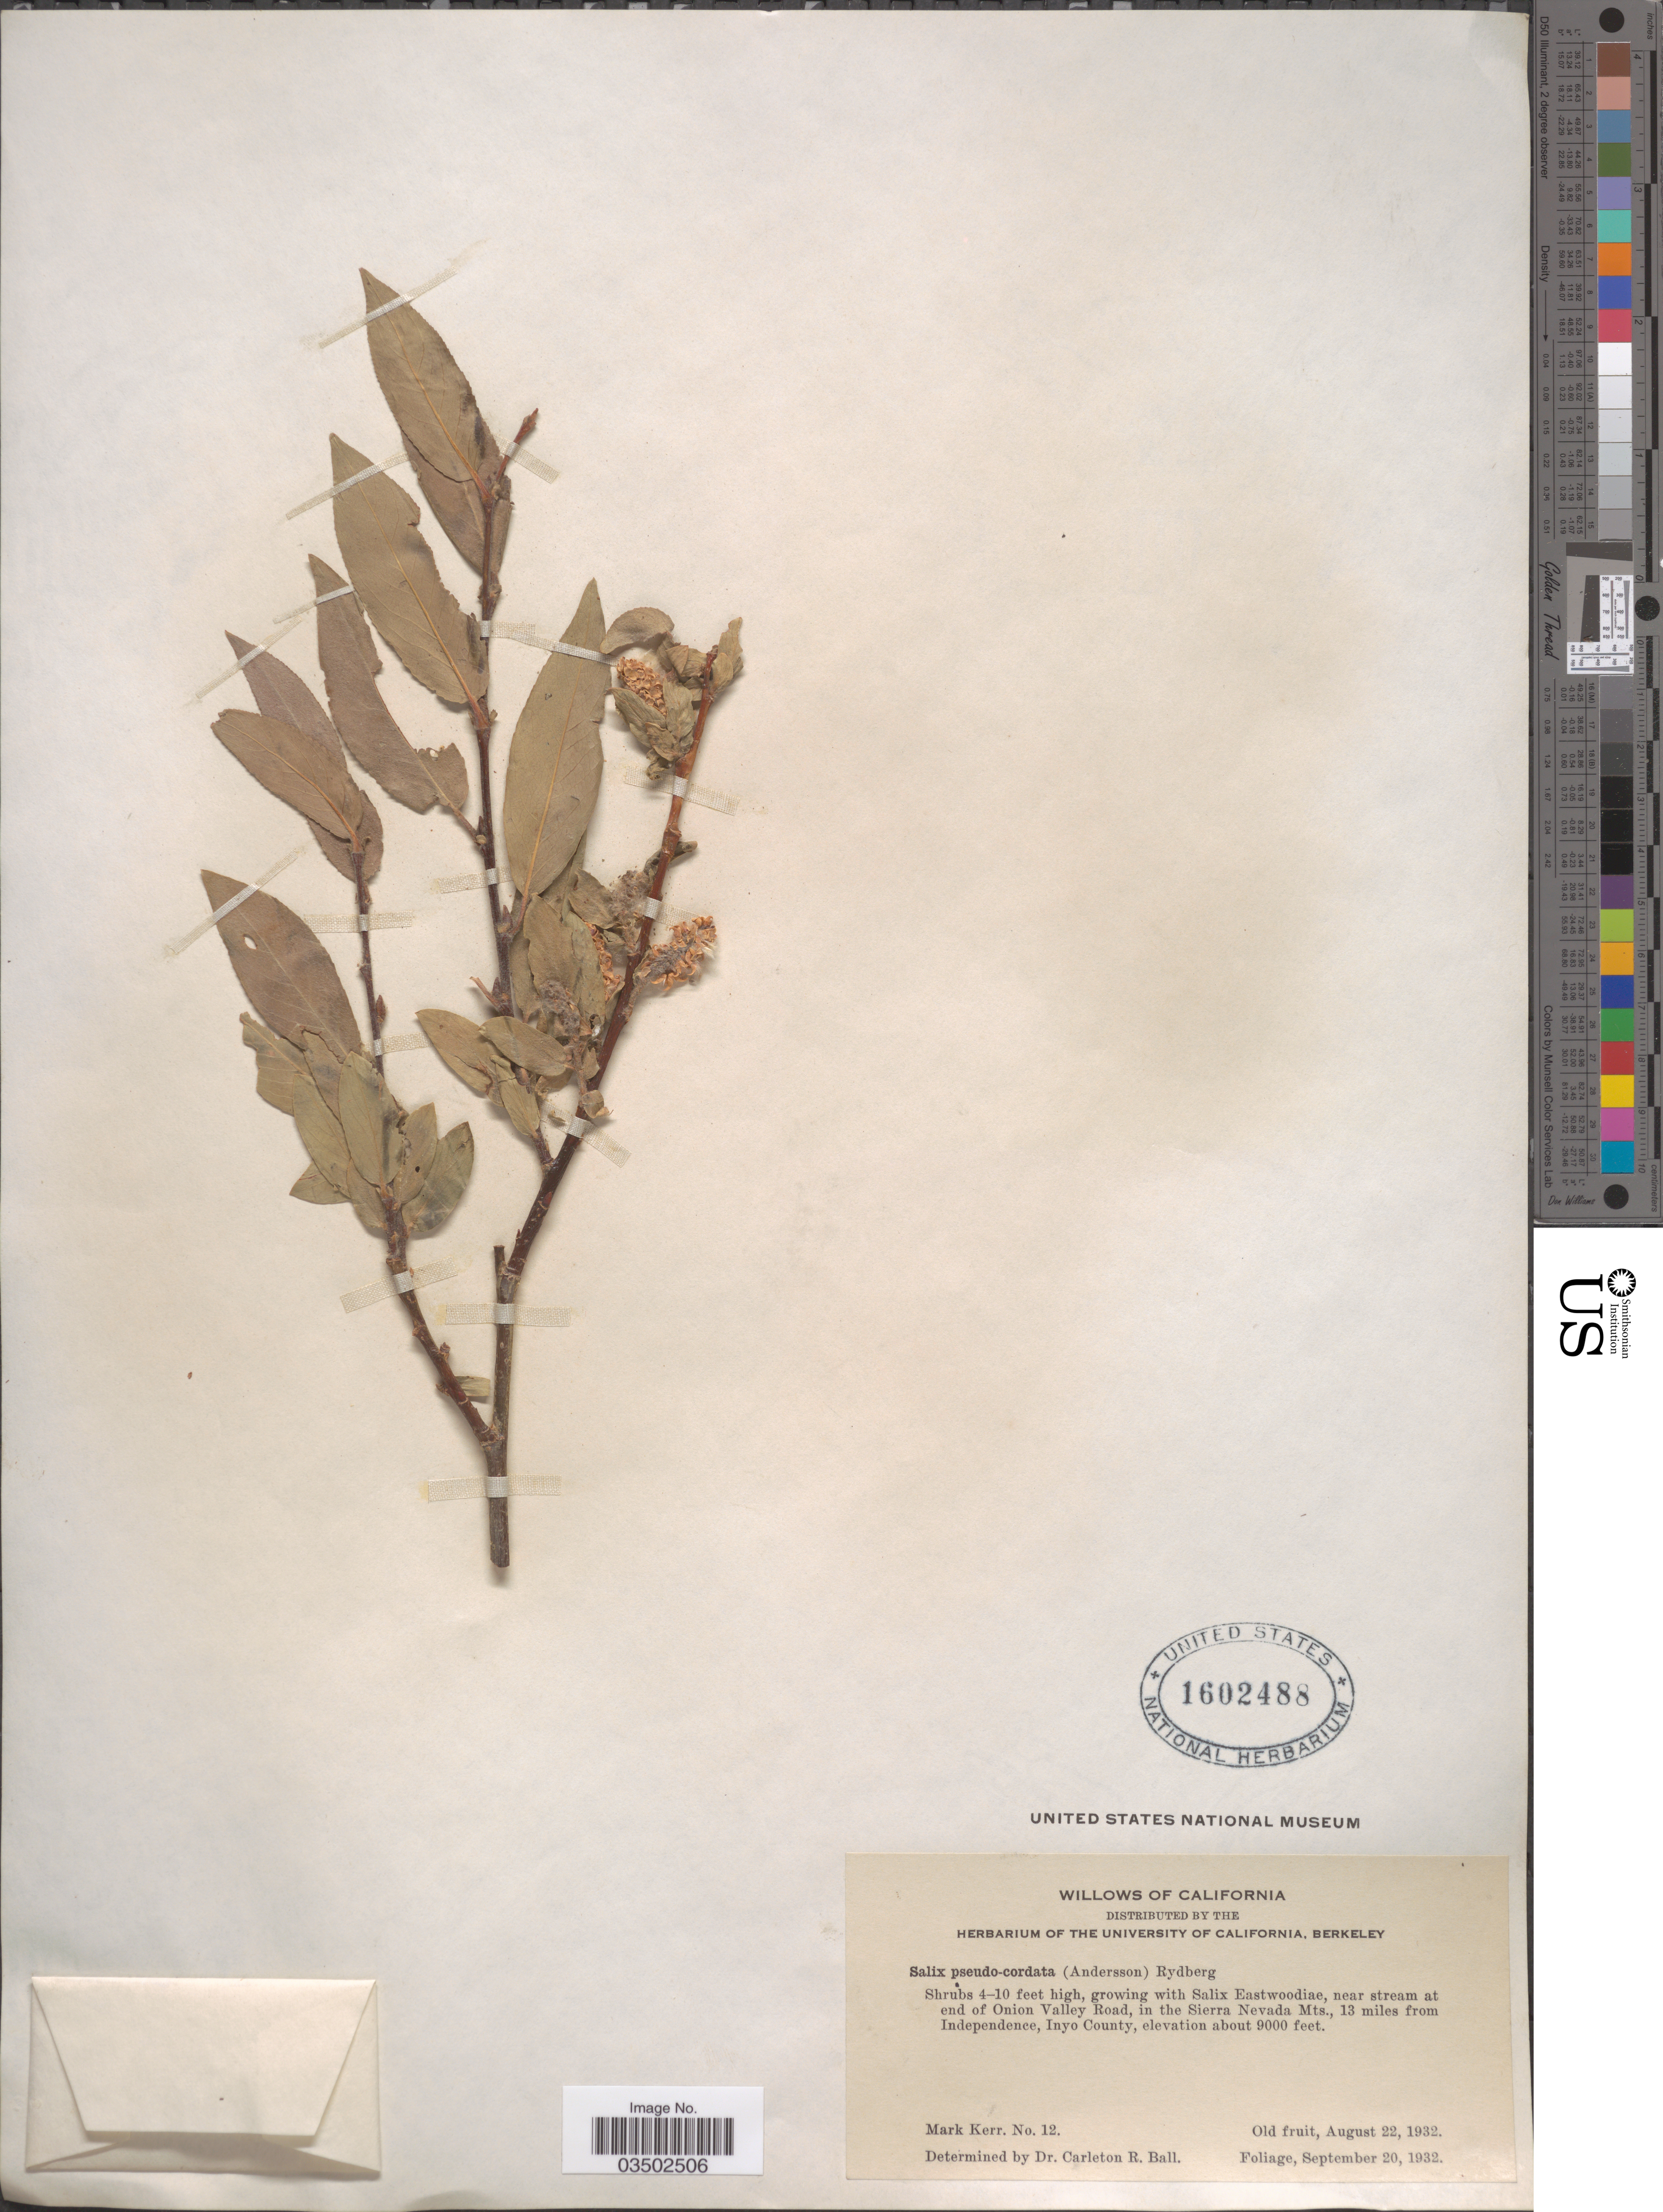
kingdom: Plantae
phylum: Tracheophyta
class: Magnoliopsida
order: Malpighiales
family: Salicaceae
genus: Salix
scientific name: Salix pseudocordata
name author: (Andersson) Andersson ex Rydb.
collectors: M. Kerr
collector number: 12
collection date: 1932-08-22/1932-09-20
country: United States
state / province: California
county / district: Inyo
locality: Near stream at end of Onion Valley Road, in the Sierra Nevada Mts., 13 miles from Independence, Inyo County.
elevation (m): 2743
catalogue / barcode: US 1602488